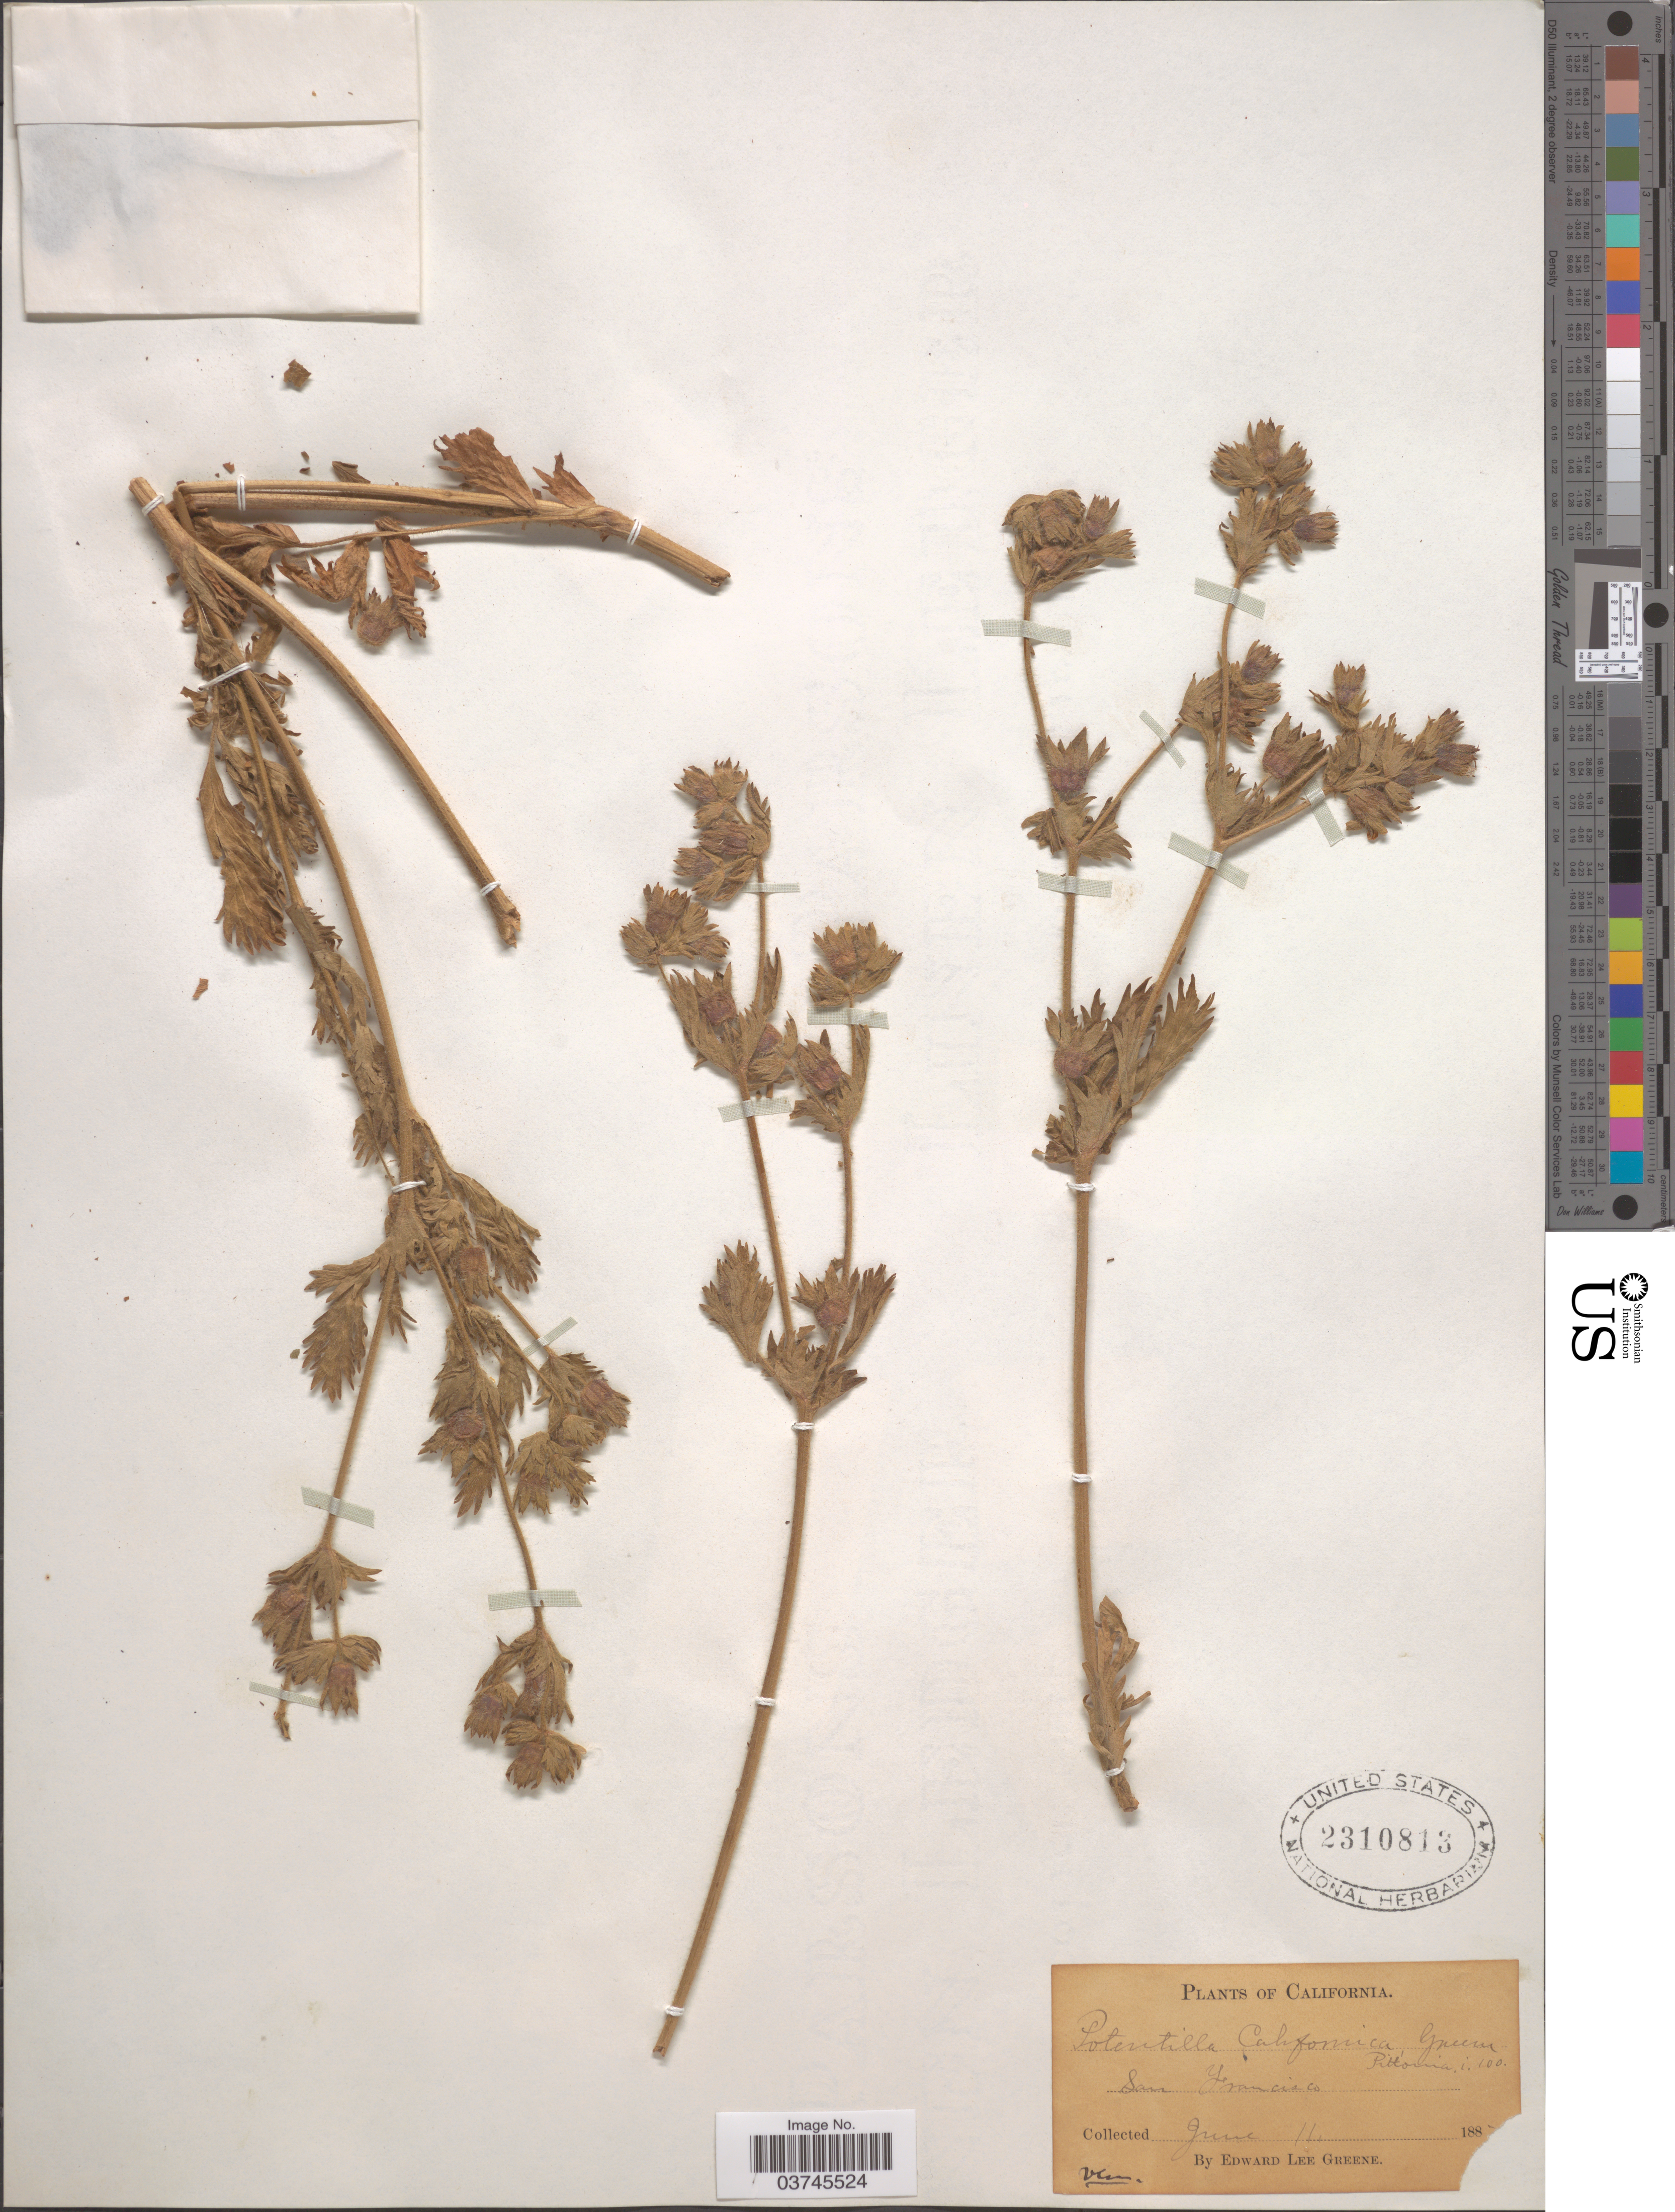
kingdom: Plantae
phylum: Tracheophyta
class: Magnoliopsida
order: Rosales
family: Rosaceae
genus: Potentilla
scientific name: Potentilla californica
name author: (Cham. & Schltdl.) Greene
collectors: E. L. Greene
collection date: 1887-06-11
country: United States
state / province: California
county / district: San Francisco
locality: San Francisco.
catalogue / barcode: US 2310813